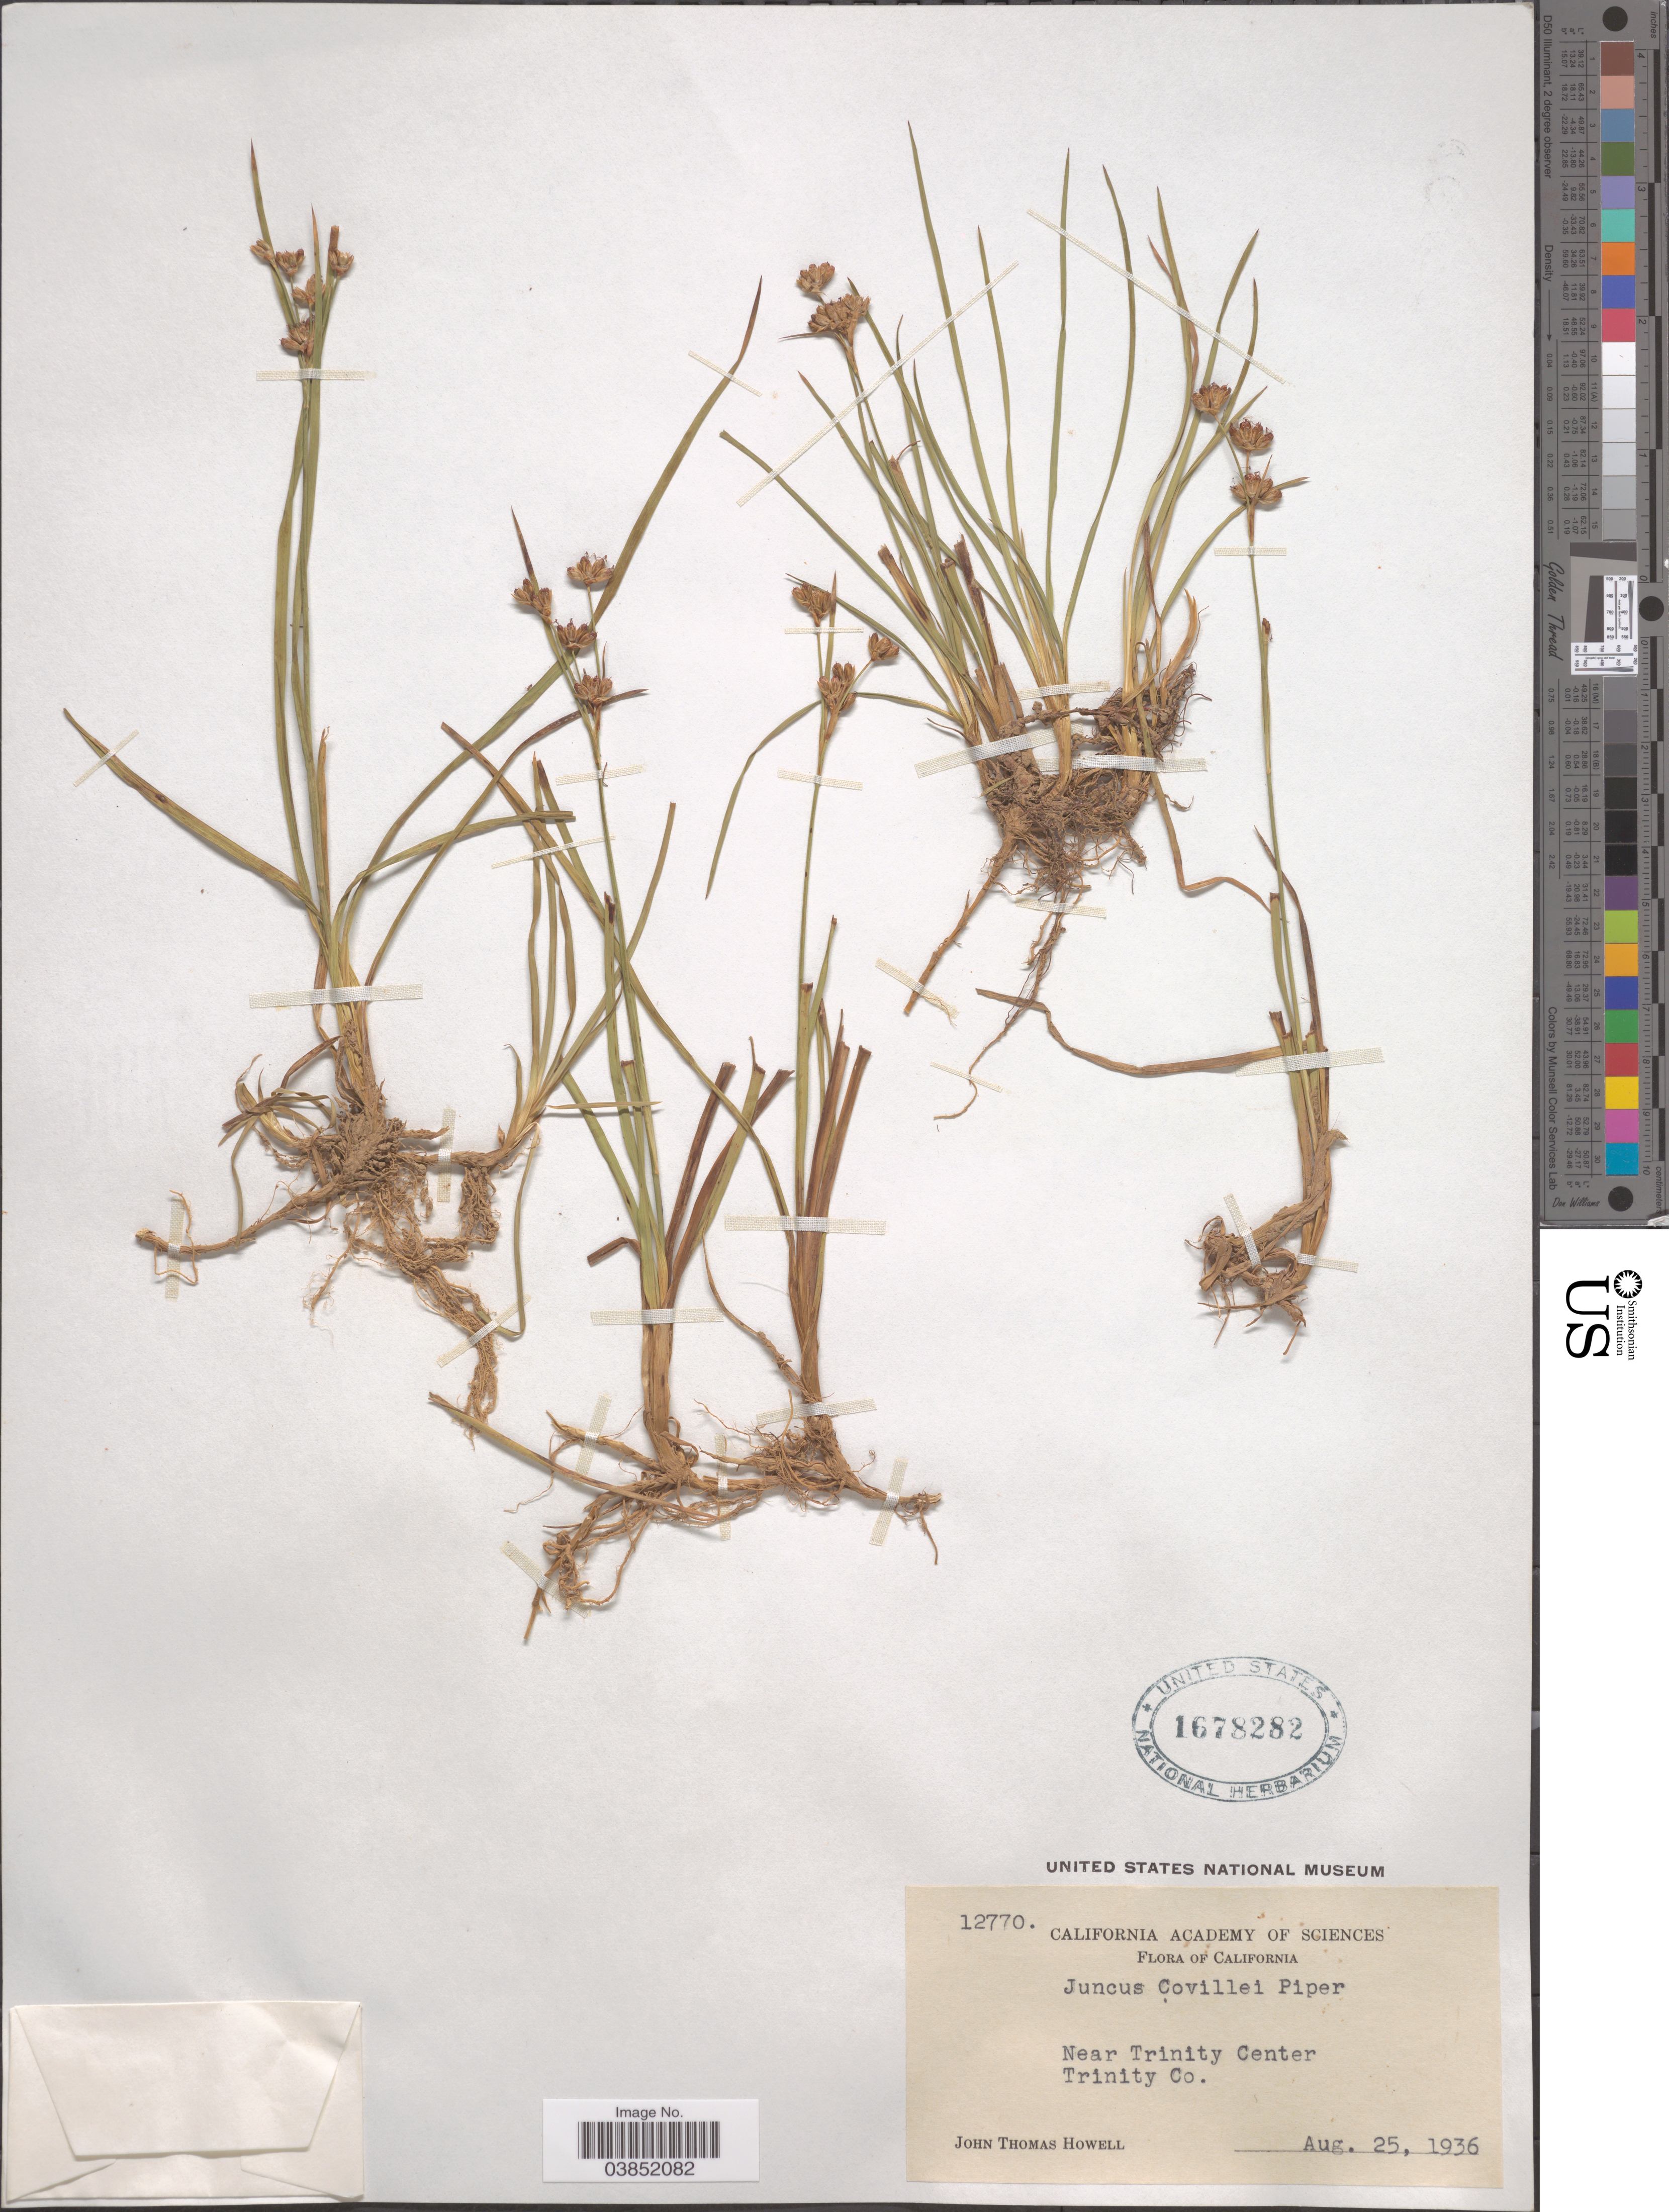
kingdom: Plantae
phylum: Tracheophyta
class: Liliopsida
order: Poales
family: Juncaceae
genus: Juncus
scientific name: Juncus covillei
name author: Piper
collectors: J. T. Howell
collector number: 12770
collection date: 1936-08-25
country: United States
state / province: California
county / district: Trinity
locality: Near Trinity Center. Trinity Co.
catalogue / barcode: US 1678282